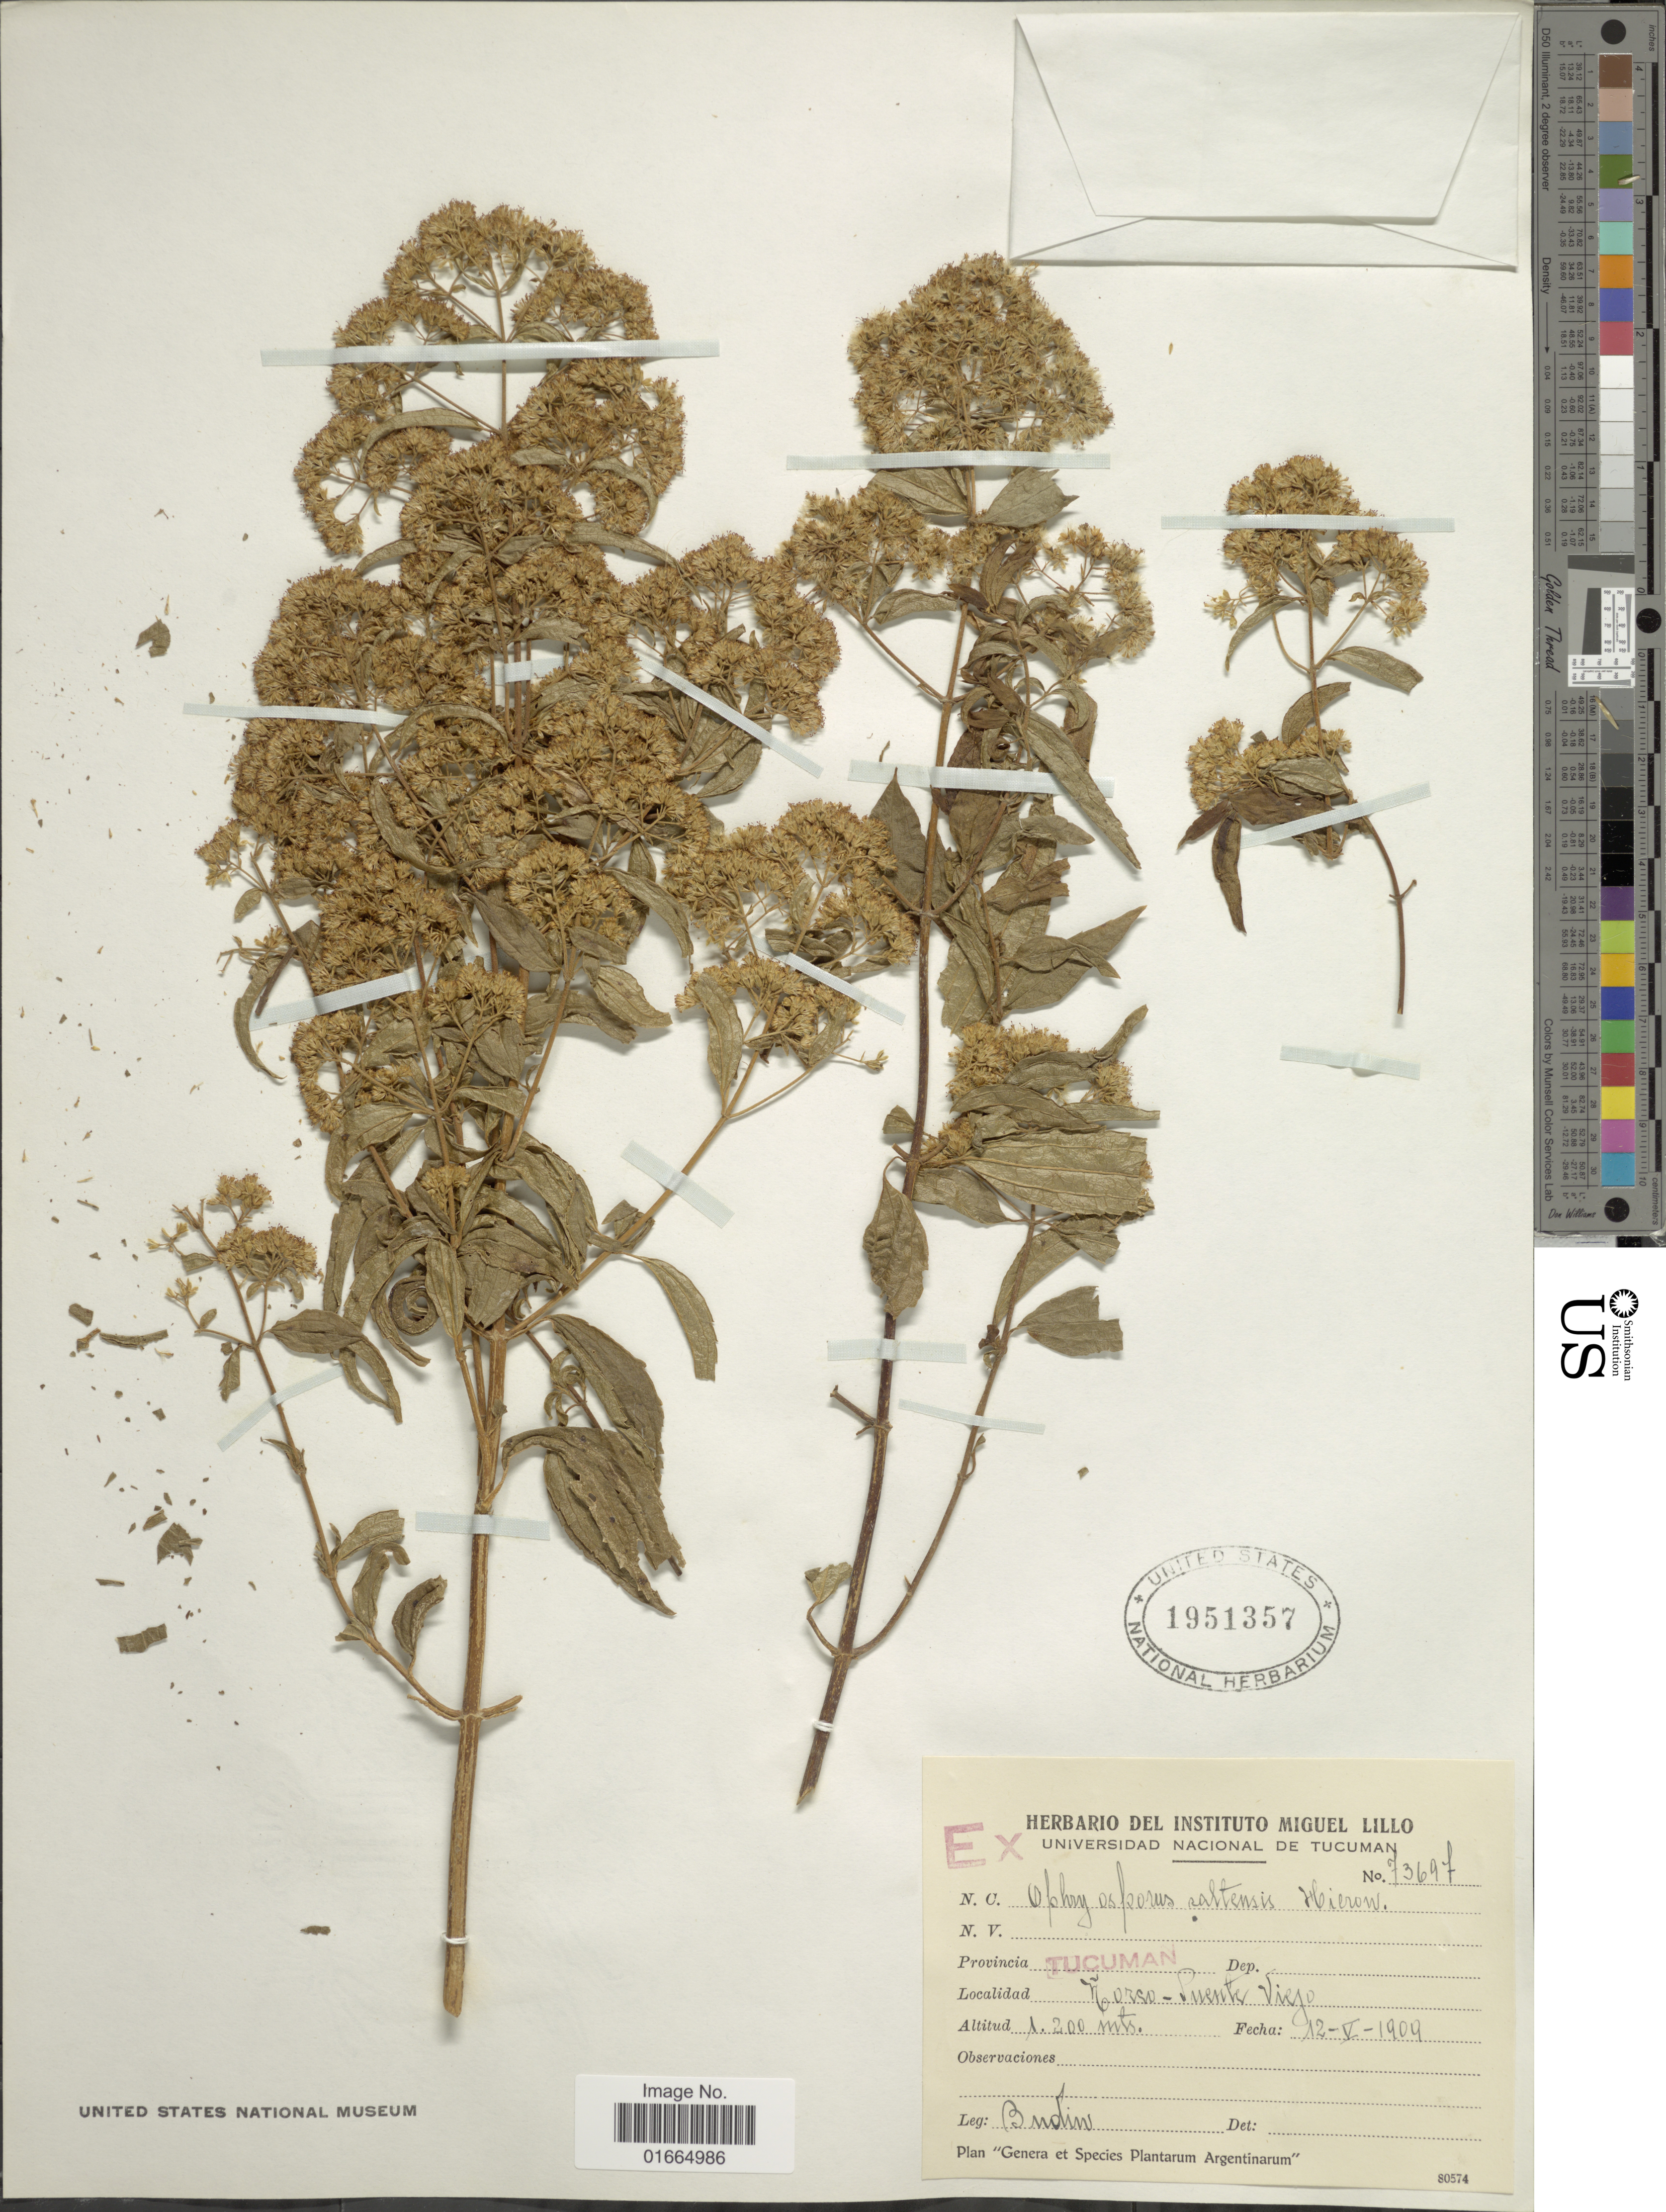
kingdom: Plantae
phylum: Tracheophyta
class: Magnoliopsida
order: Asterales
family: Asteraceae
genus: Ophryosporus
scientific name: Ophryosporus saltensis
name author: Hieron.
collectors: Budin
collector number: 73697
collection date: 1909-05-12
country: Argentina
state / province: Tucuman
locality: Provincia Tucuman. Cuzco - Puente Viejo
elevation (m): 1200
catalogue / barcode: US 1951357